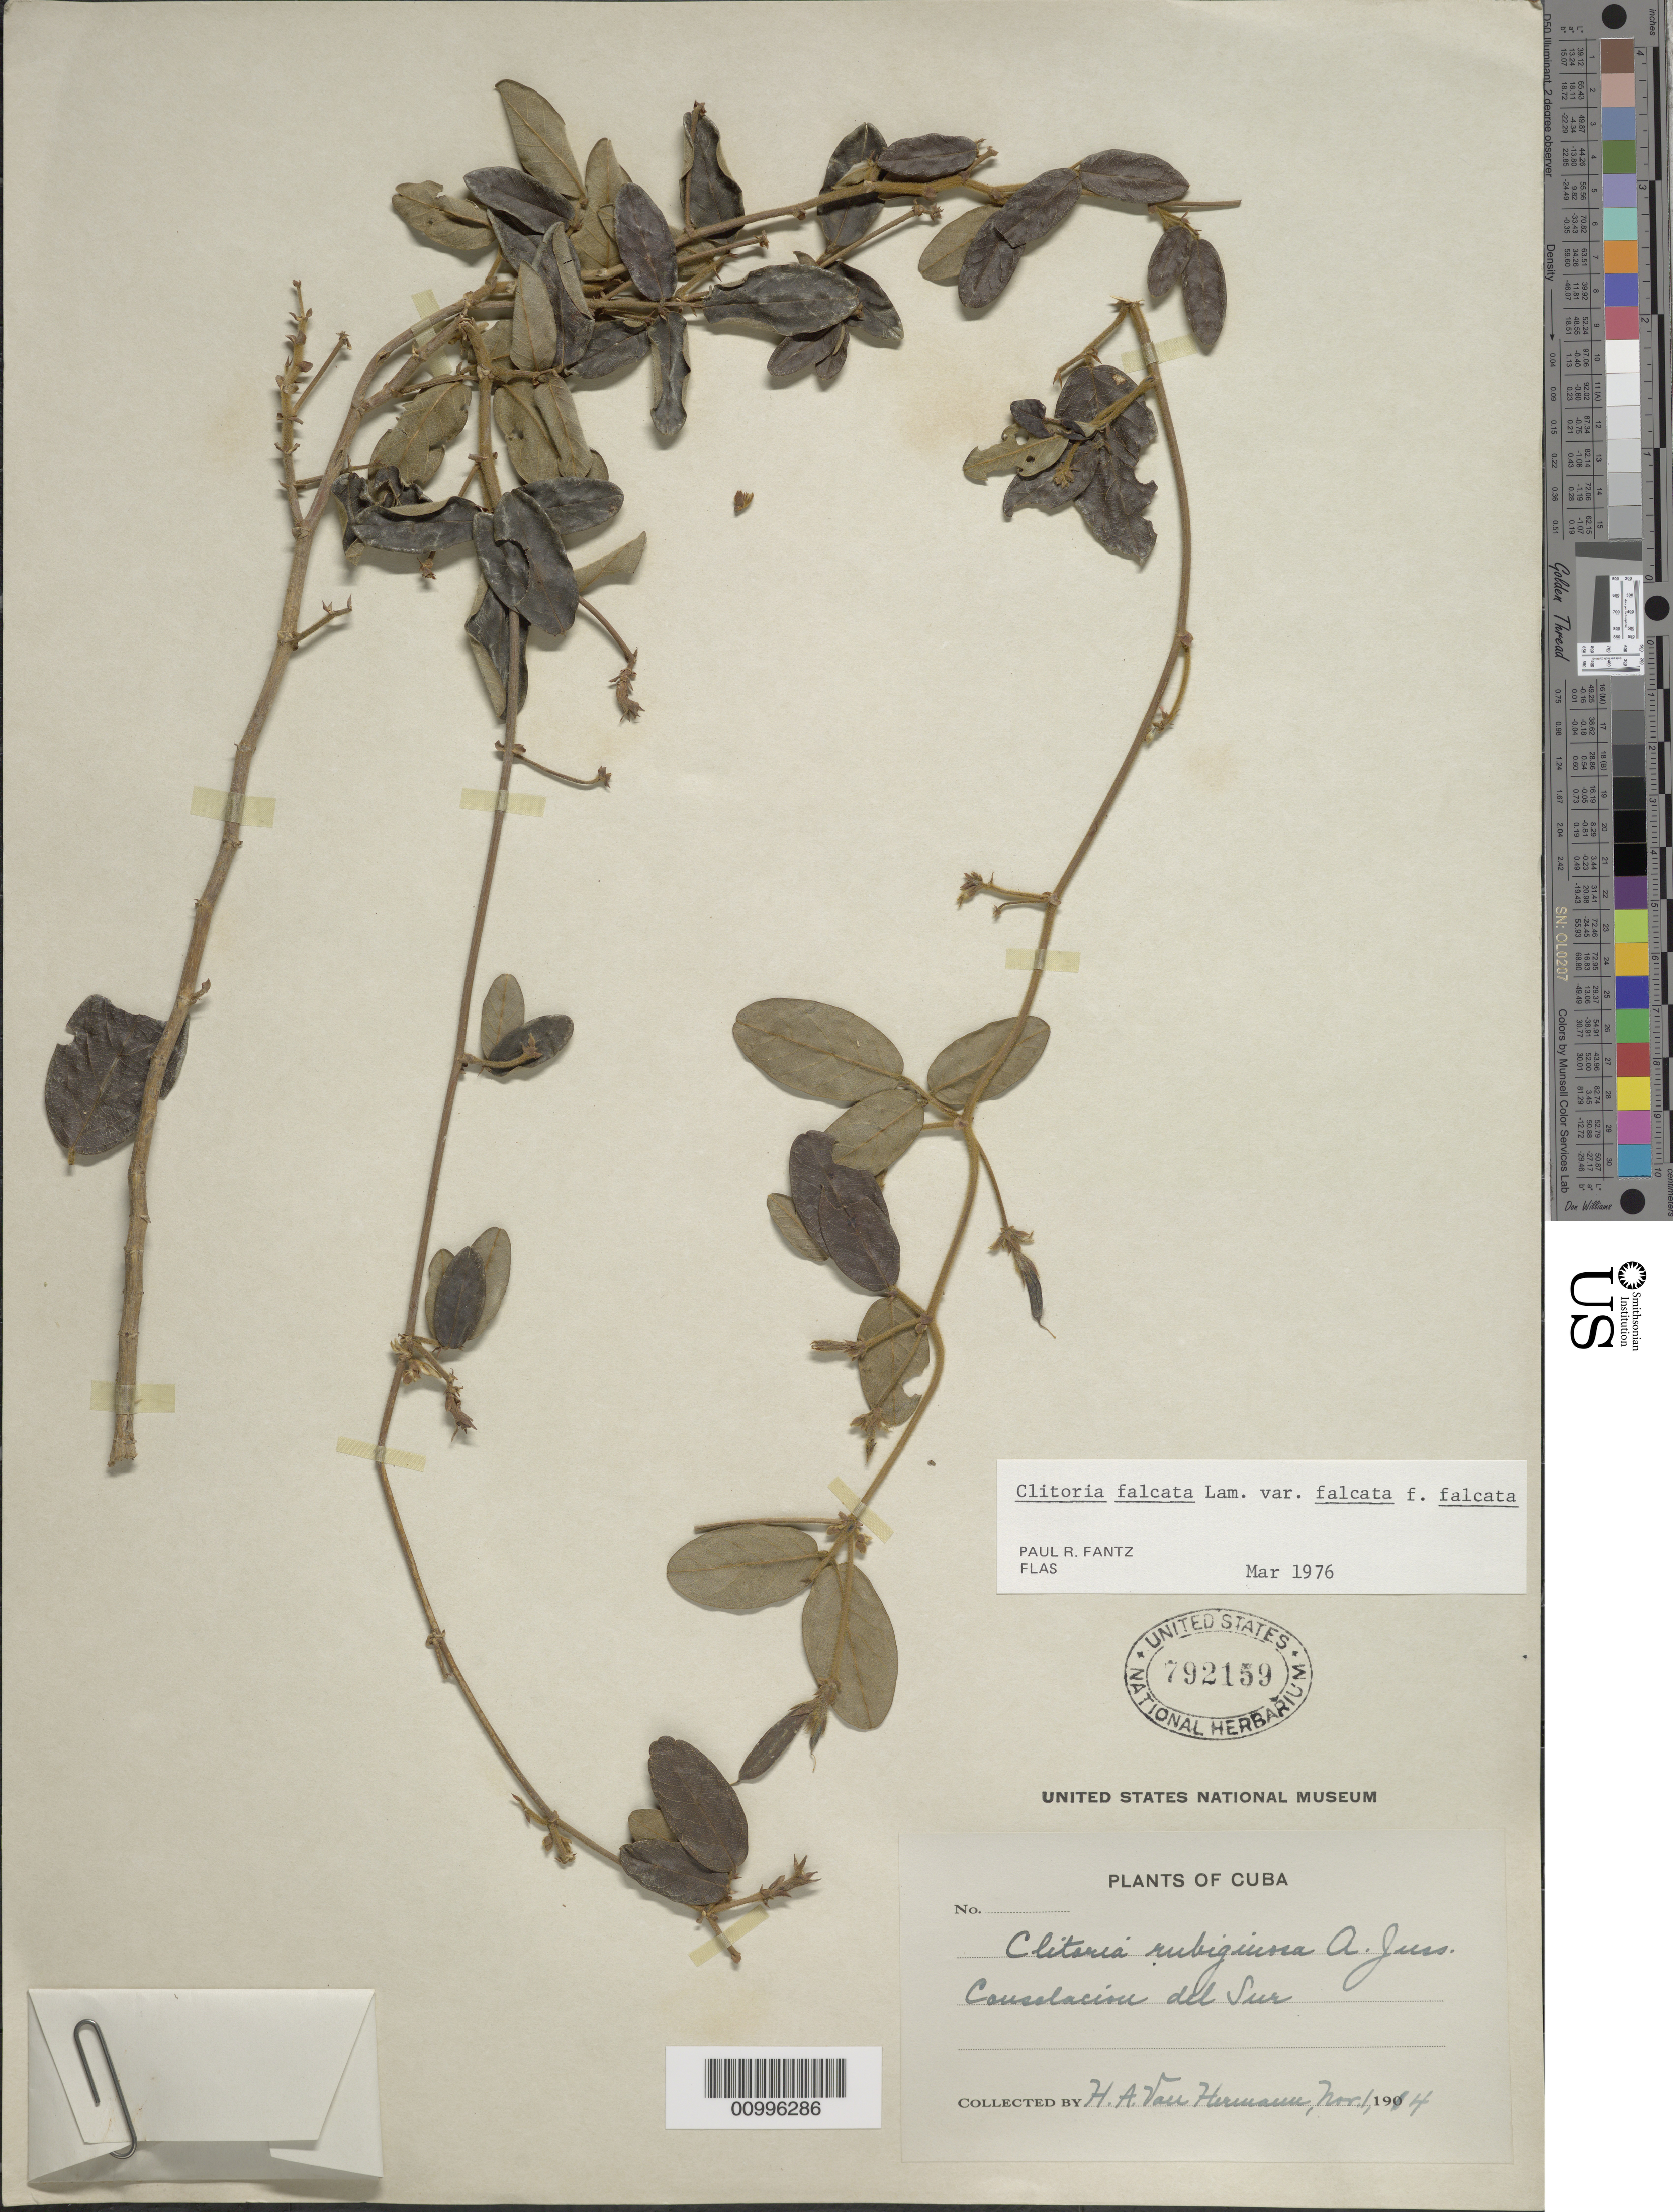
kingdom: Plantae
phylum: Tracheophyta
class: Magnoliopsida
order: Fabales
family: Fabaceae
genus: Clitoria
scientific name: Clitoria falcata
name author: Lam.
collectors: H. A. Van Hermann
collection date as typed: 01 Nov 1914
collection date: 1914-11-01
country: Cuba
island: Cuba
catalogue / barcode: US 792159